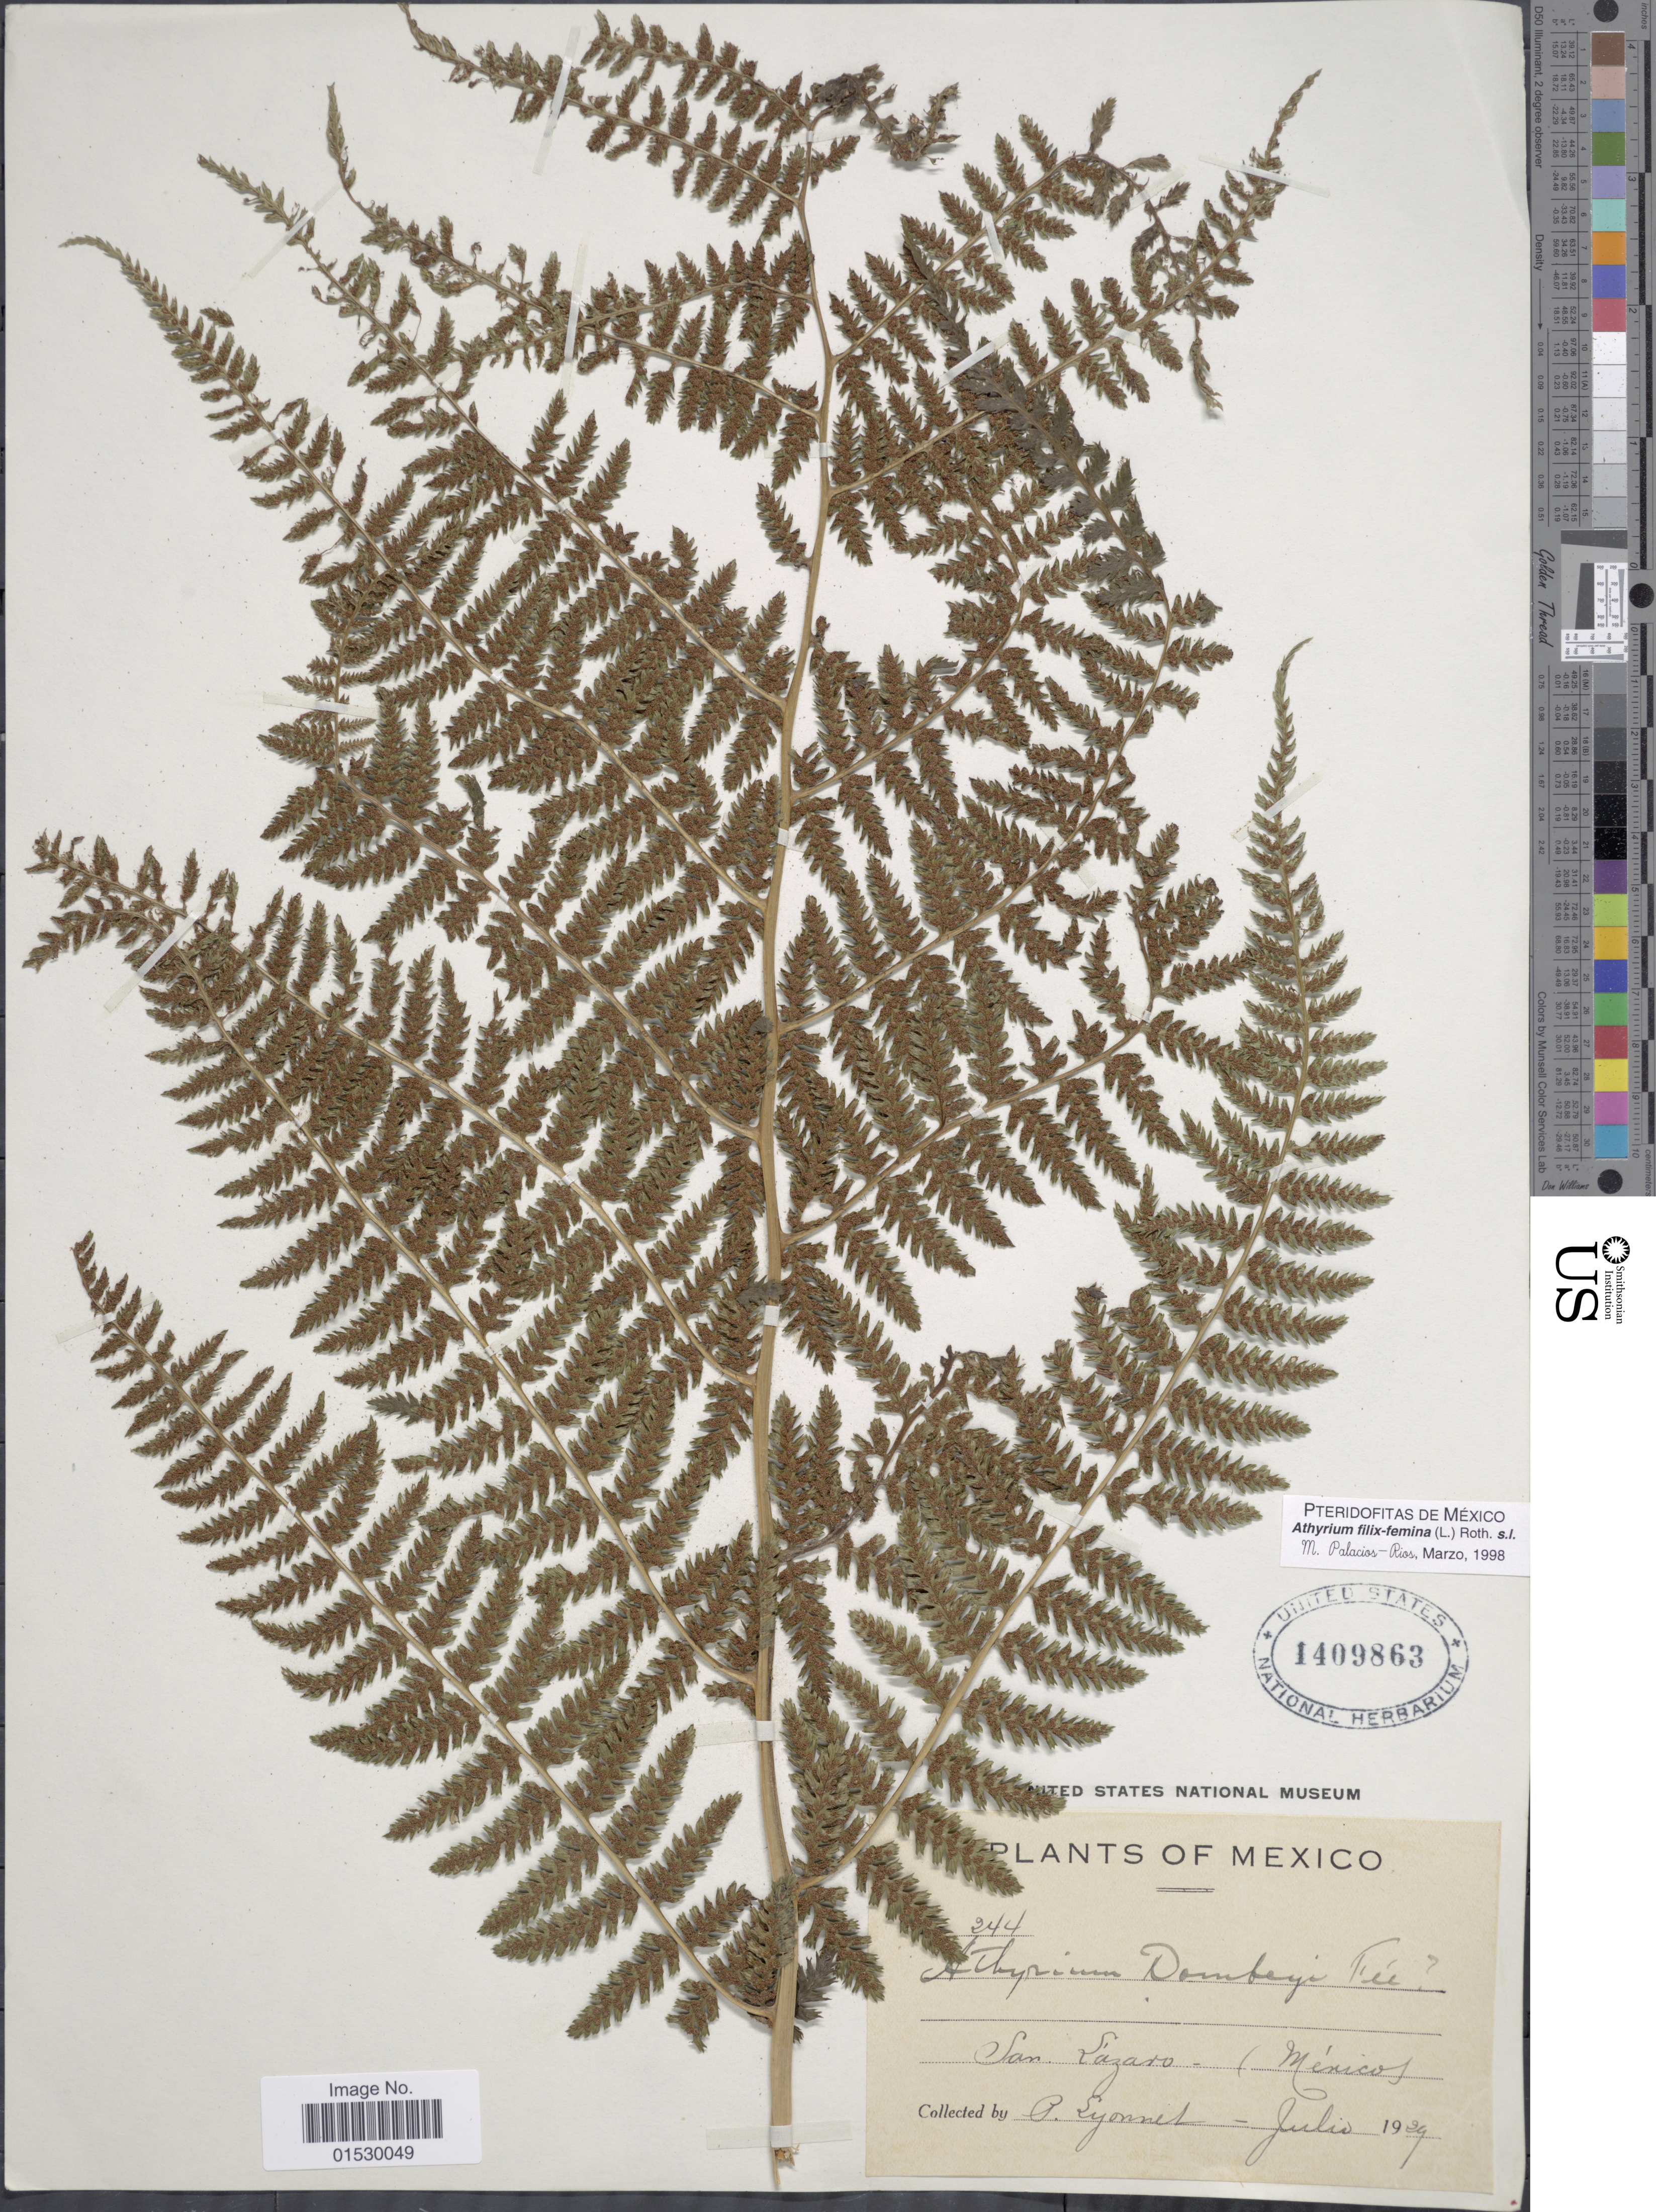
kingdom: Plantae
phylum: Tracheophyta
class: Polypodiopsida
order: Polypodiales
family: Athyriaceae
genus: Athyrium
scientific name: Athyrium dombei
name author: (Desv.) C. Chr.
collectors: P. Lyonnet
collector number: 244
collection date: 1929-07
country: Mexico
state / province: México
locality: San Lanzaro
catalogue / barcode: US 1409863